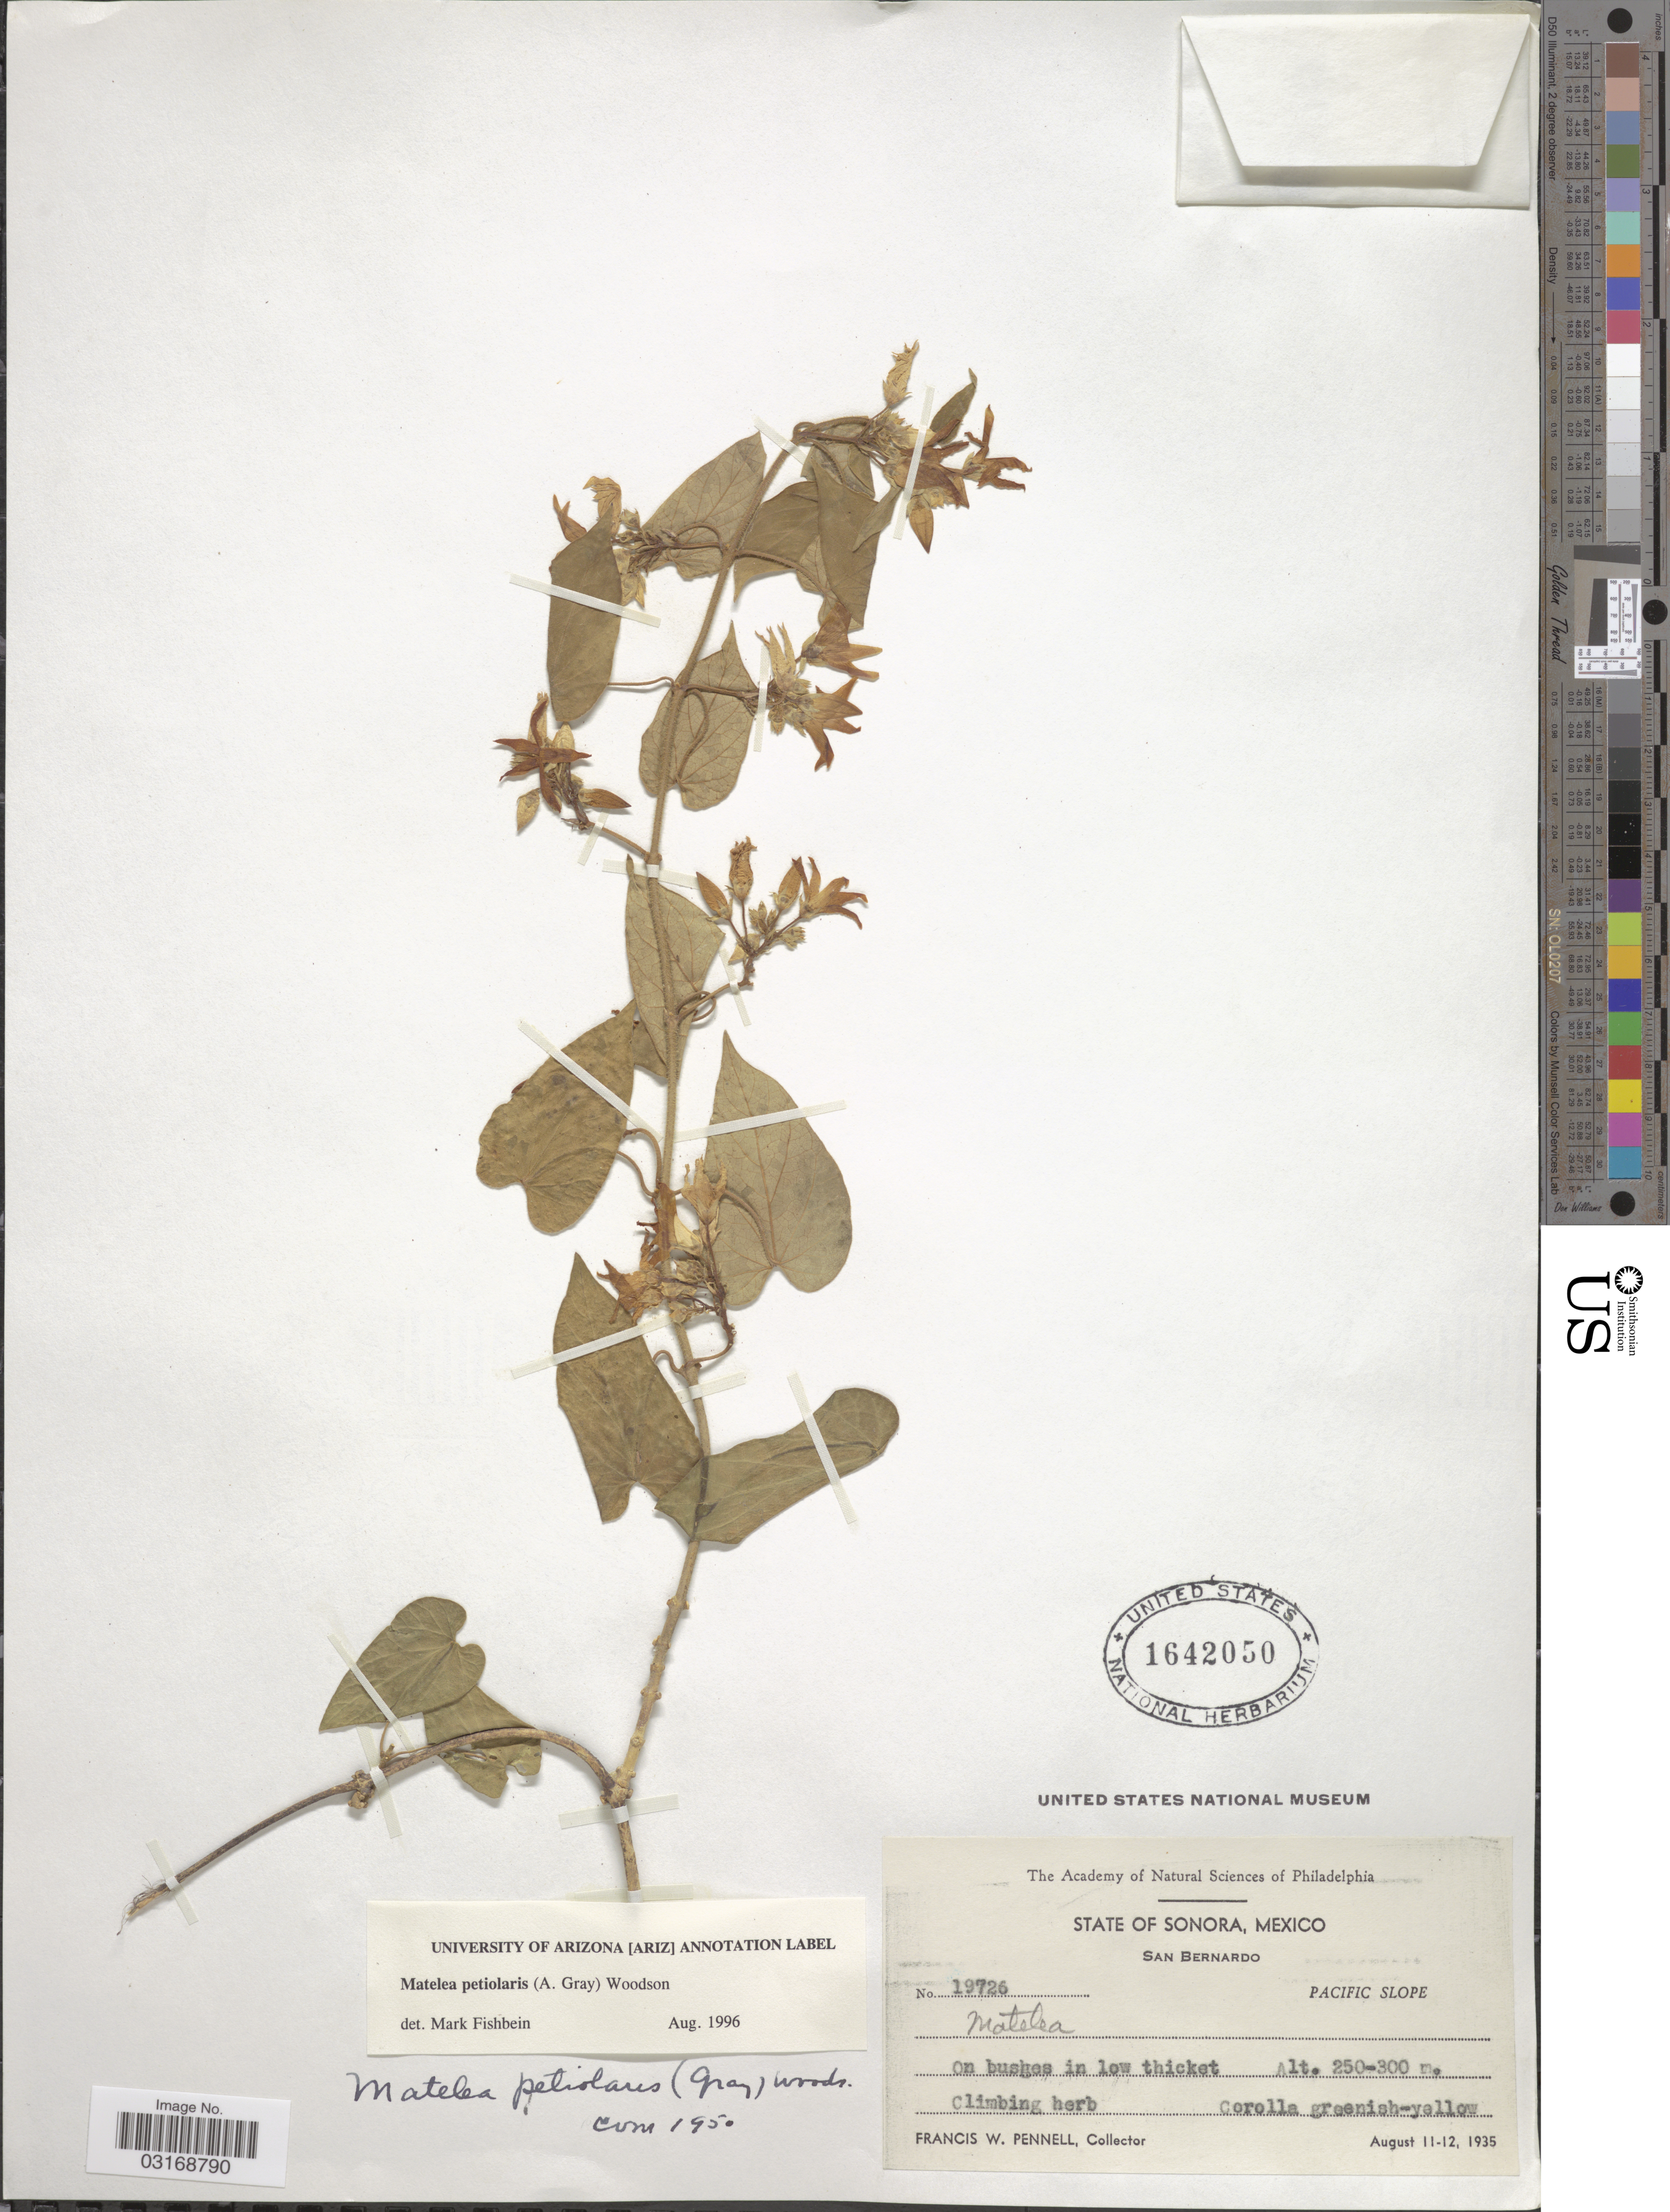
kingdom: Plantae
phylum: Tracheophyta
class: Magnoliopsida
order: Gentianales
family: Apocynaceae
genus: Matelea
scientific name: Matelea petiolaris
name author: (A. Gray) Woodson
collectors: F. W. Pennell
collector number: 19726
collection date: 1935-08-11/1935-08-12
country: Mexico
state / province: Sonora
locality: San Bernardo. Pacific Slope.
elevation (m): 250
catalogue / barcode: US 1642050